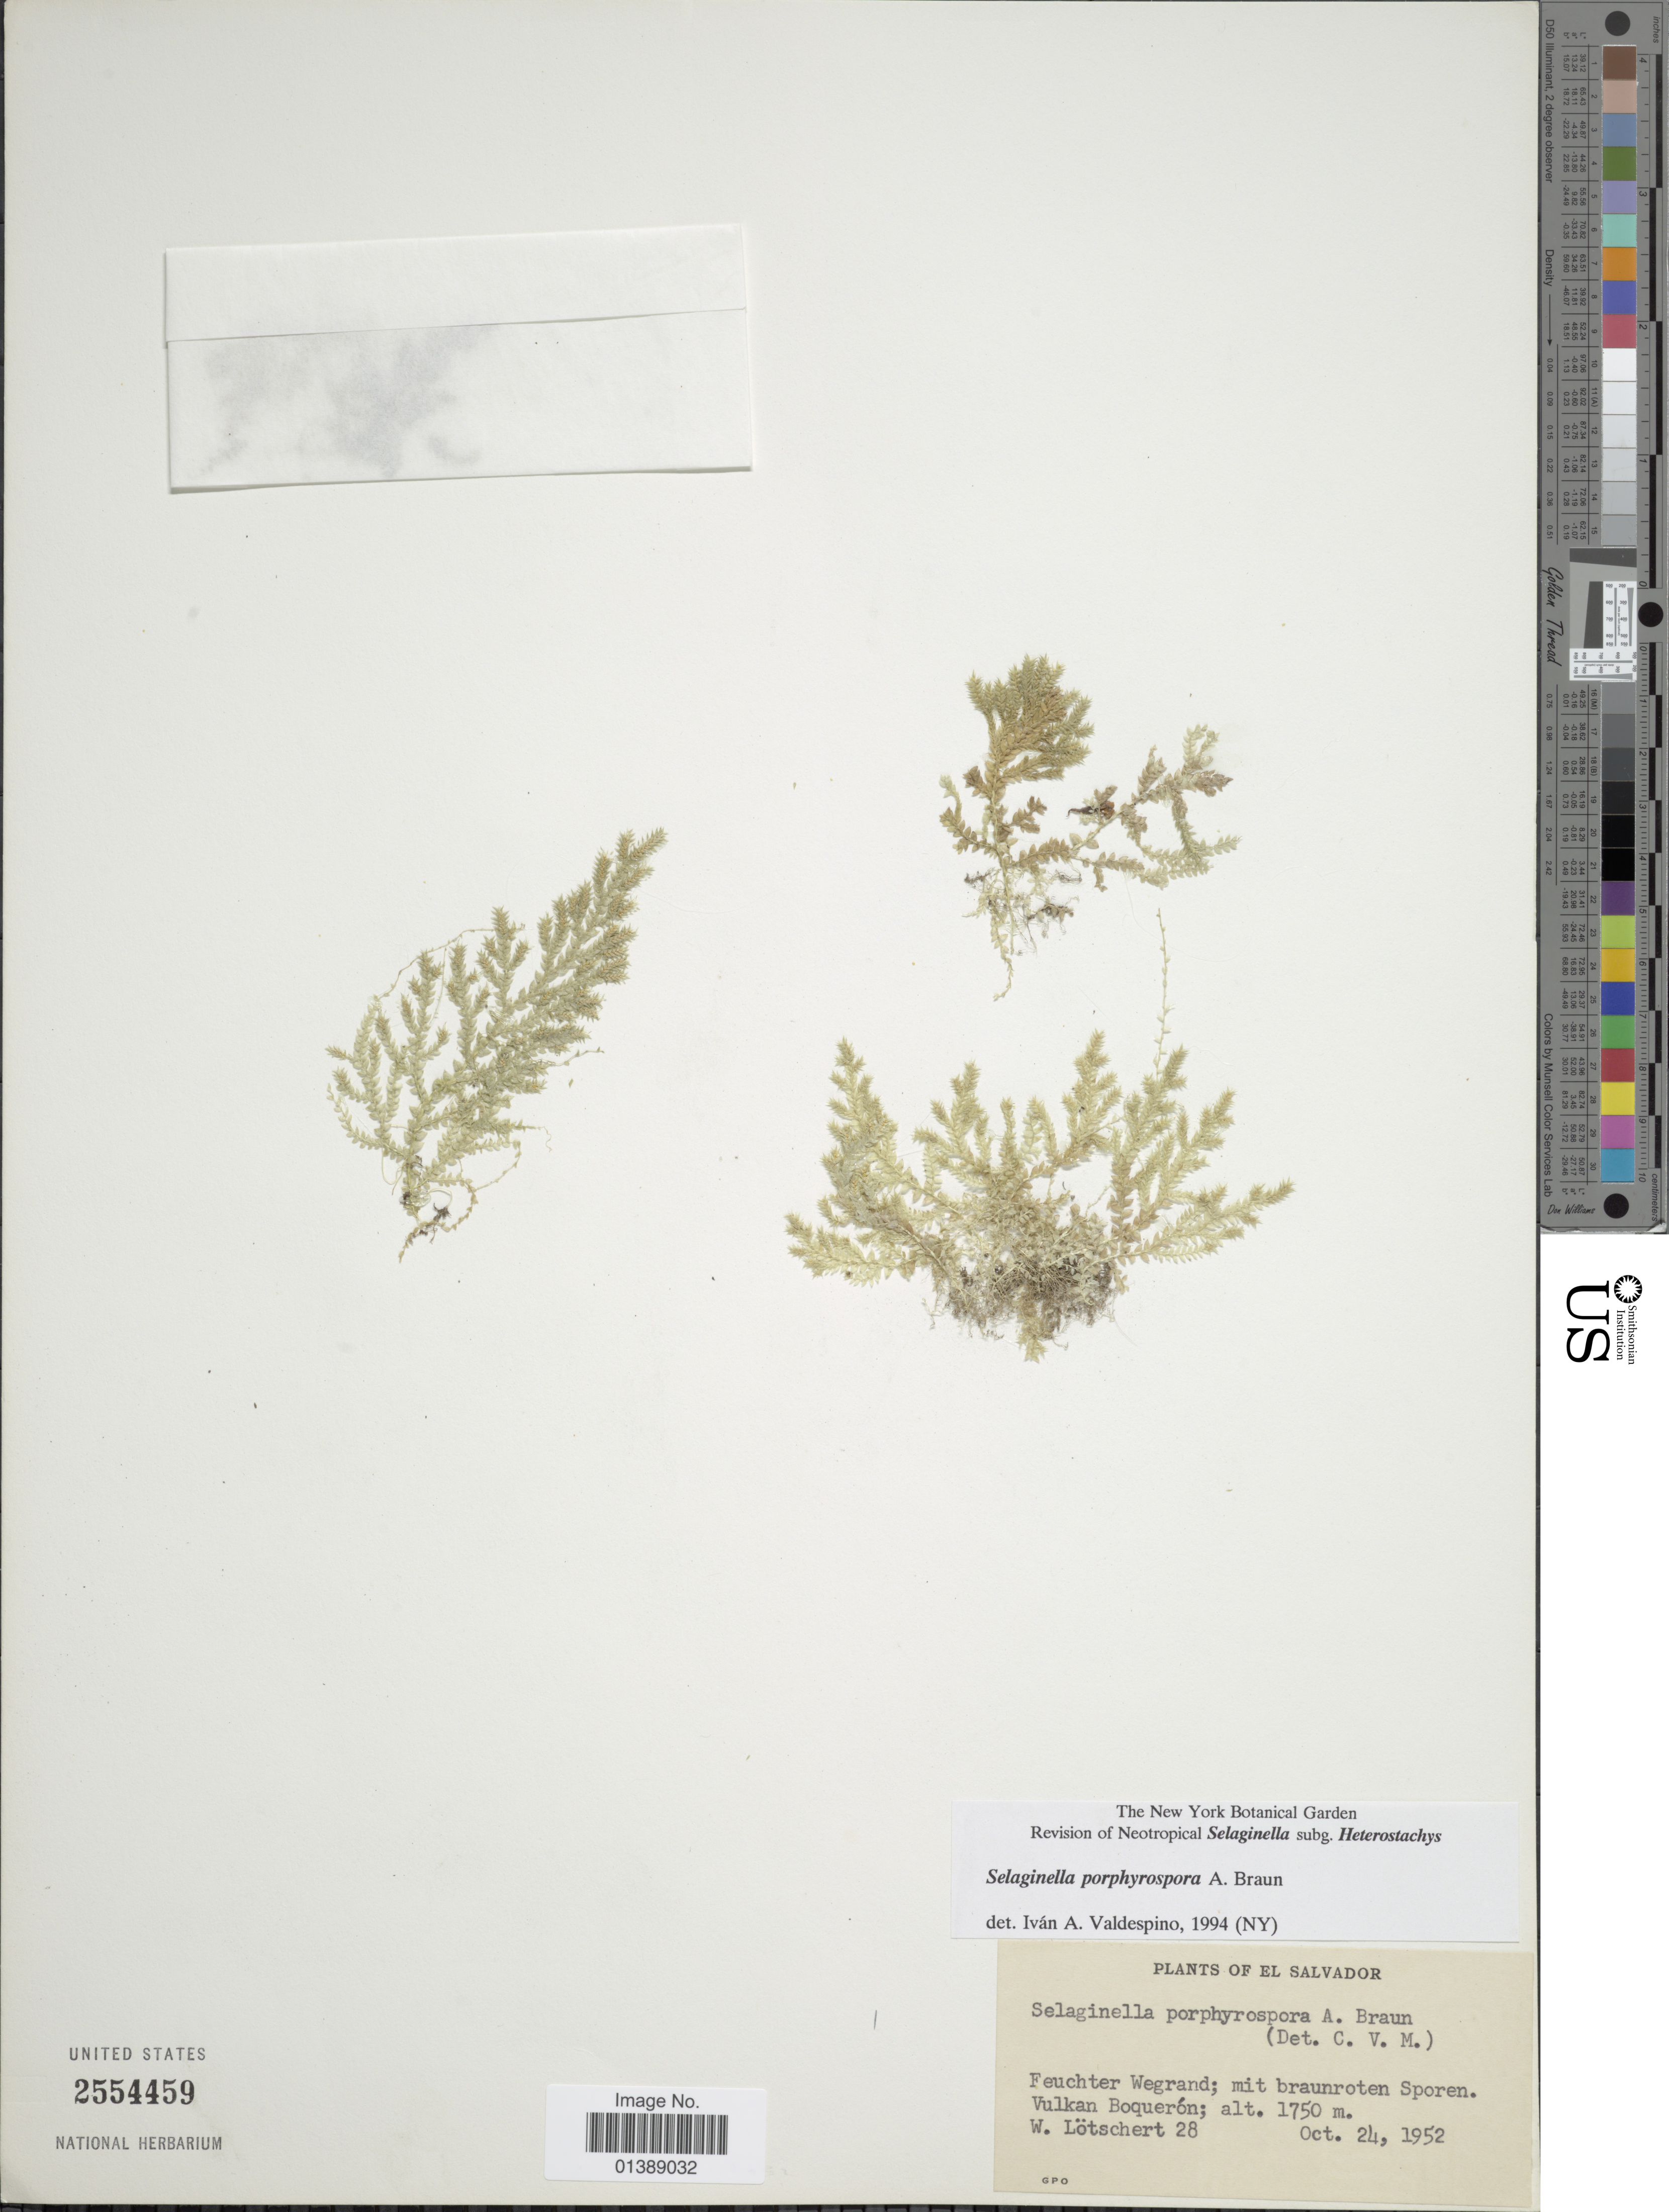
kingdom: Plantae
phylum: Tracheophyta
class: Lycopodiopsida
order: Selaginellales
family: Selaginellaceae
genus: Selaginella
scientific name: Selaginella porphyrospora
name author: A. Braun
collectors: W. Lötschert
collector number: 28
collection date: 1952-10-24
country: El Salvador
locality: Vulkan Boquerón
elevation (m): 1750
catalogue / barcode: US 2554459